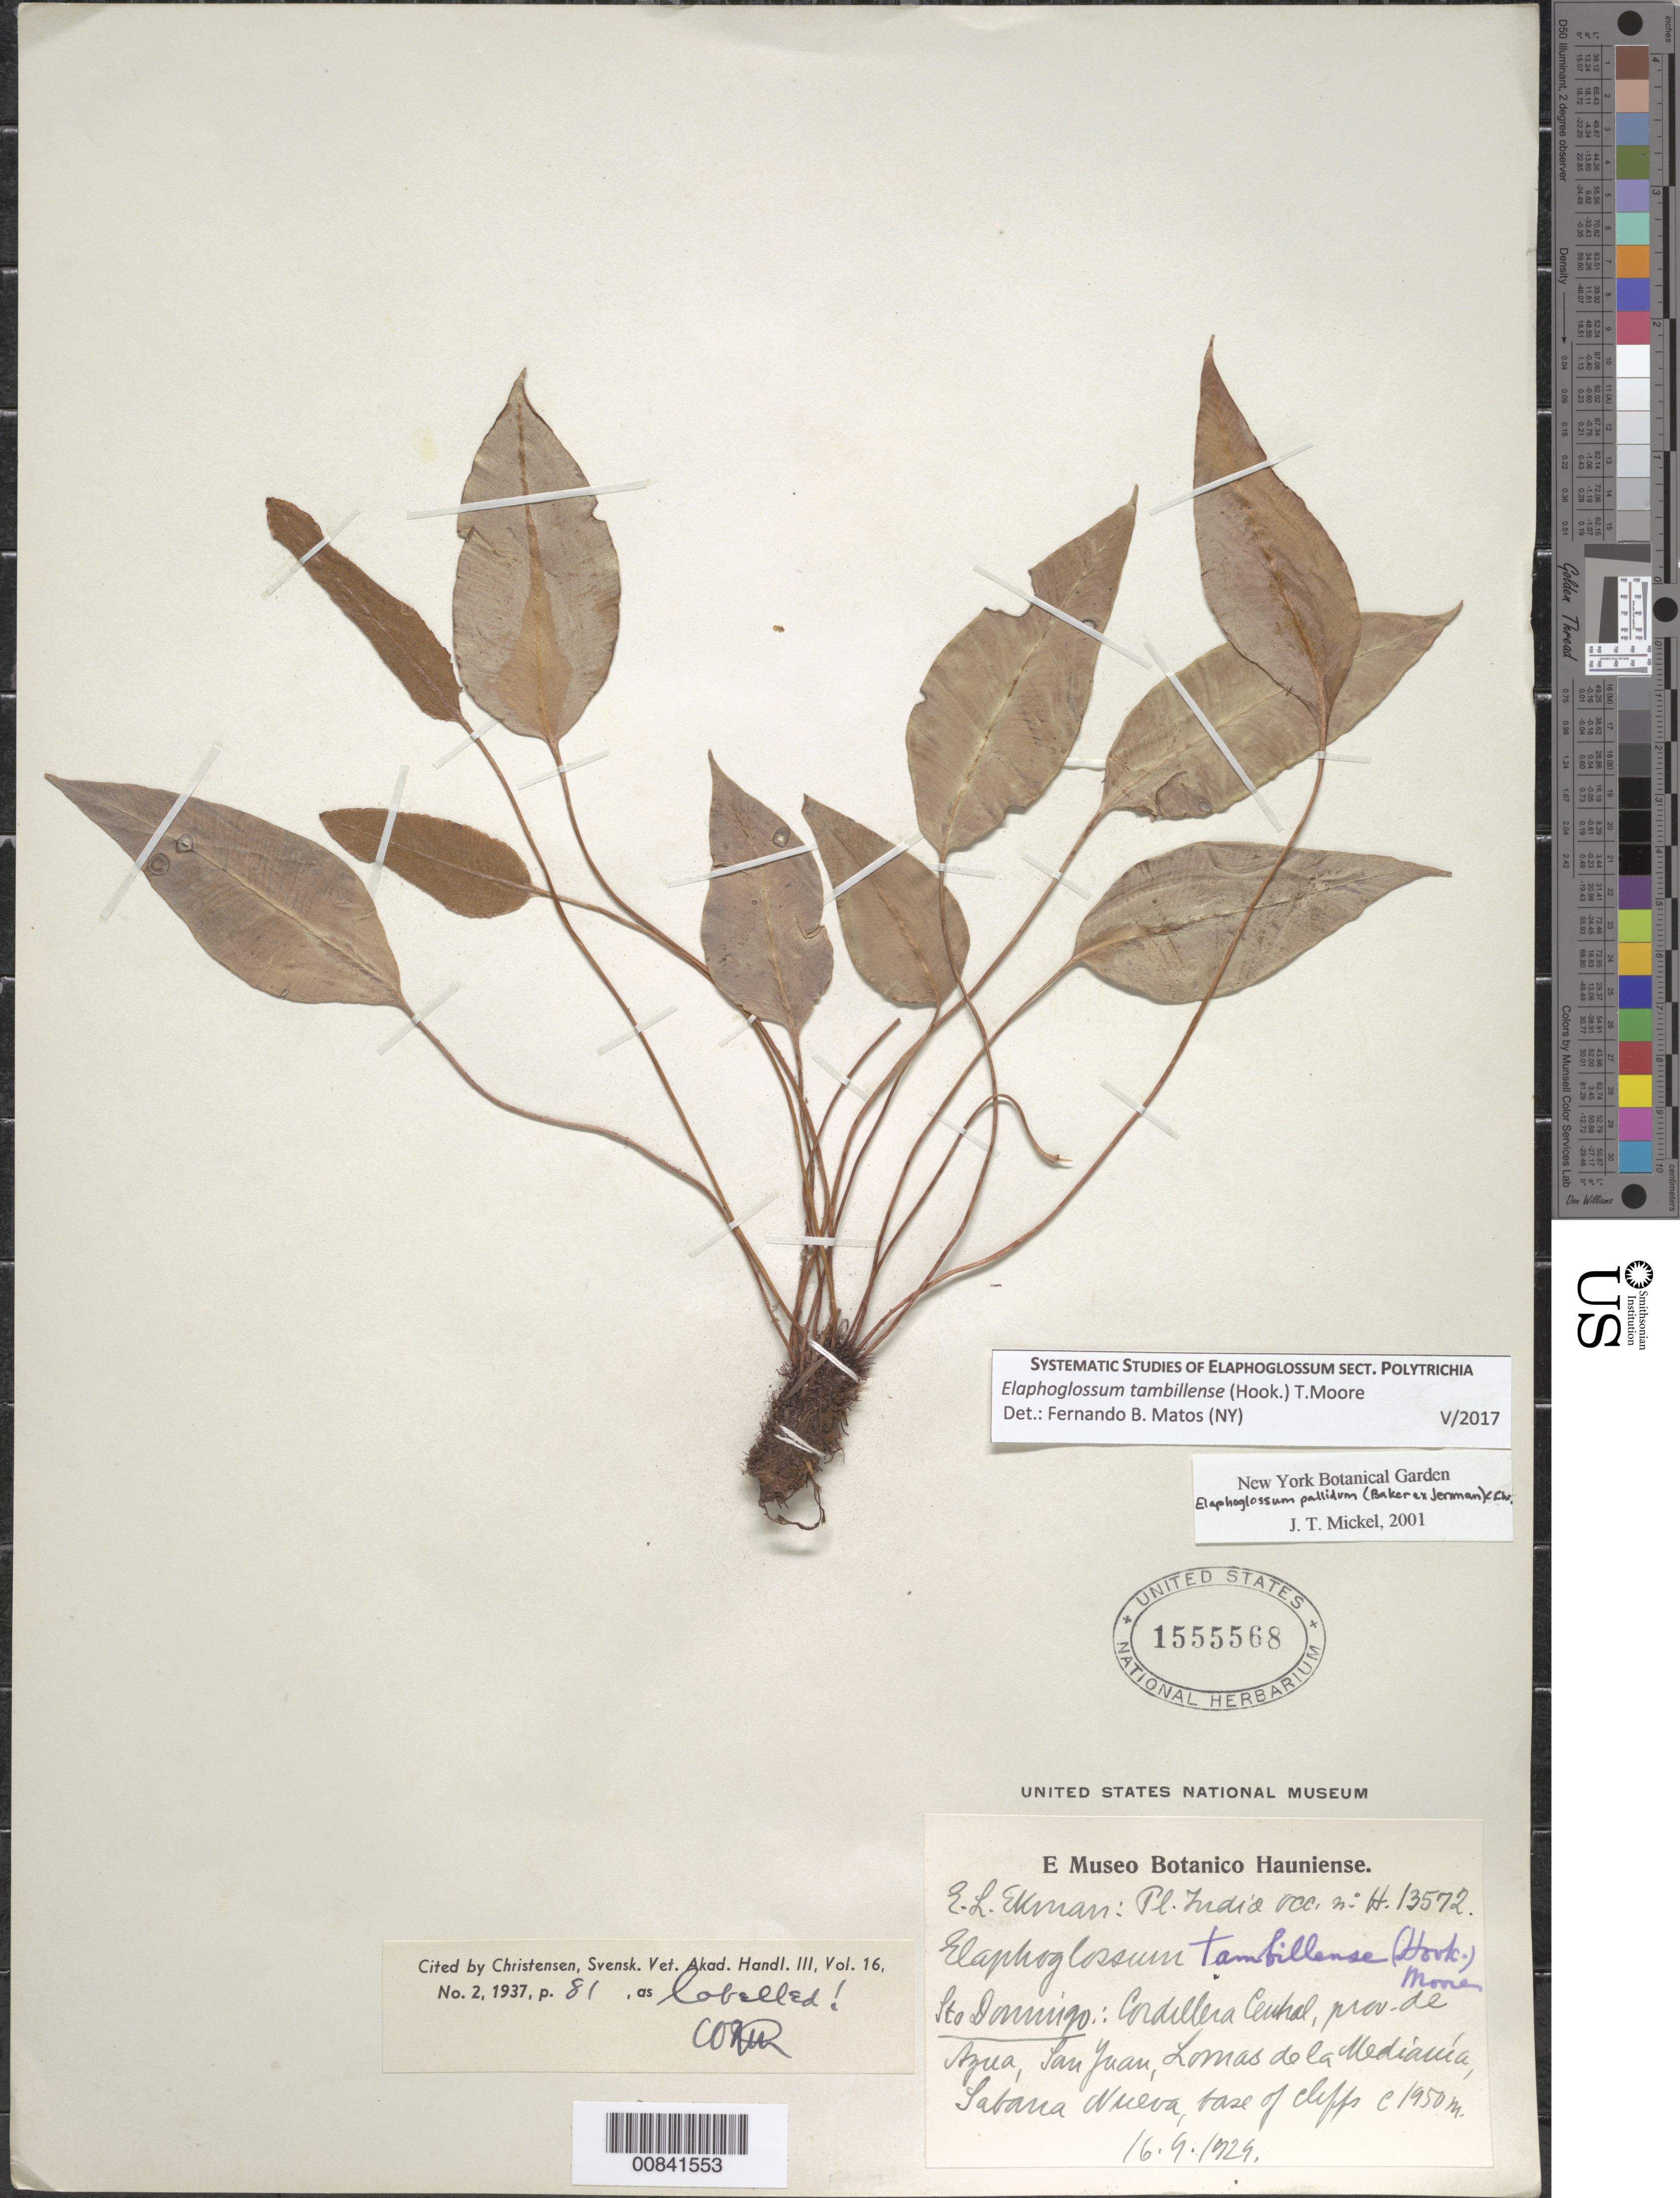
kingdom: Plantae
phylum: Tracheophyta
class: Polypodiopsida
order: Polypodiales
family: Dryopteridaceae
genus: Elaphoglossum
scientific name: Elaphoglossum pallidum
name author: (Baker & Jenman) C. Chr.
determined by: Mickel, J. T., (NY), New York Botanical Garden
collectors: E. L. Ekman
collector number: H 13572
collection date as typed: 16 Sep 1929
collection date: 1929-09-16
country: Dominican Republic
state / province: Azua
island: Hispaniola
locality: Cordillera Central, San Juan, Lomas de la Mediania, Sabana Nueva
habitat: Base of cliffs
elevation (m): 1950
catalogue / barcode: US 1555568